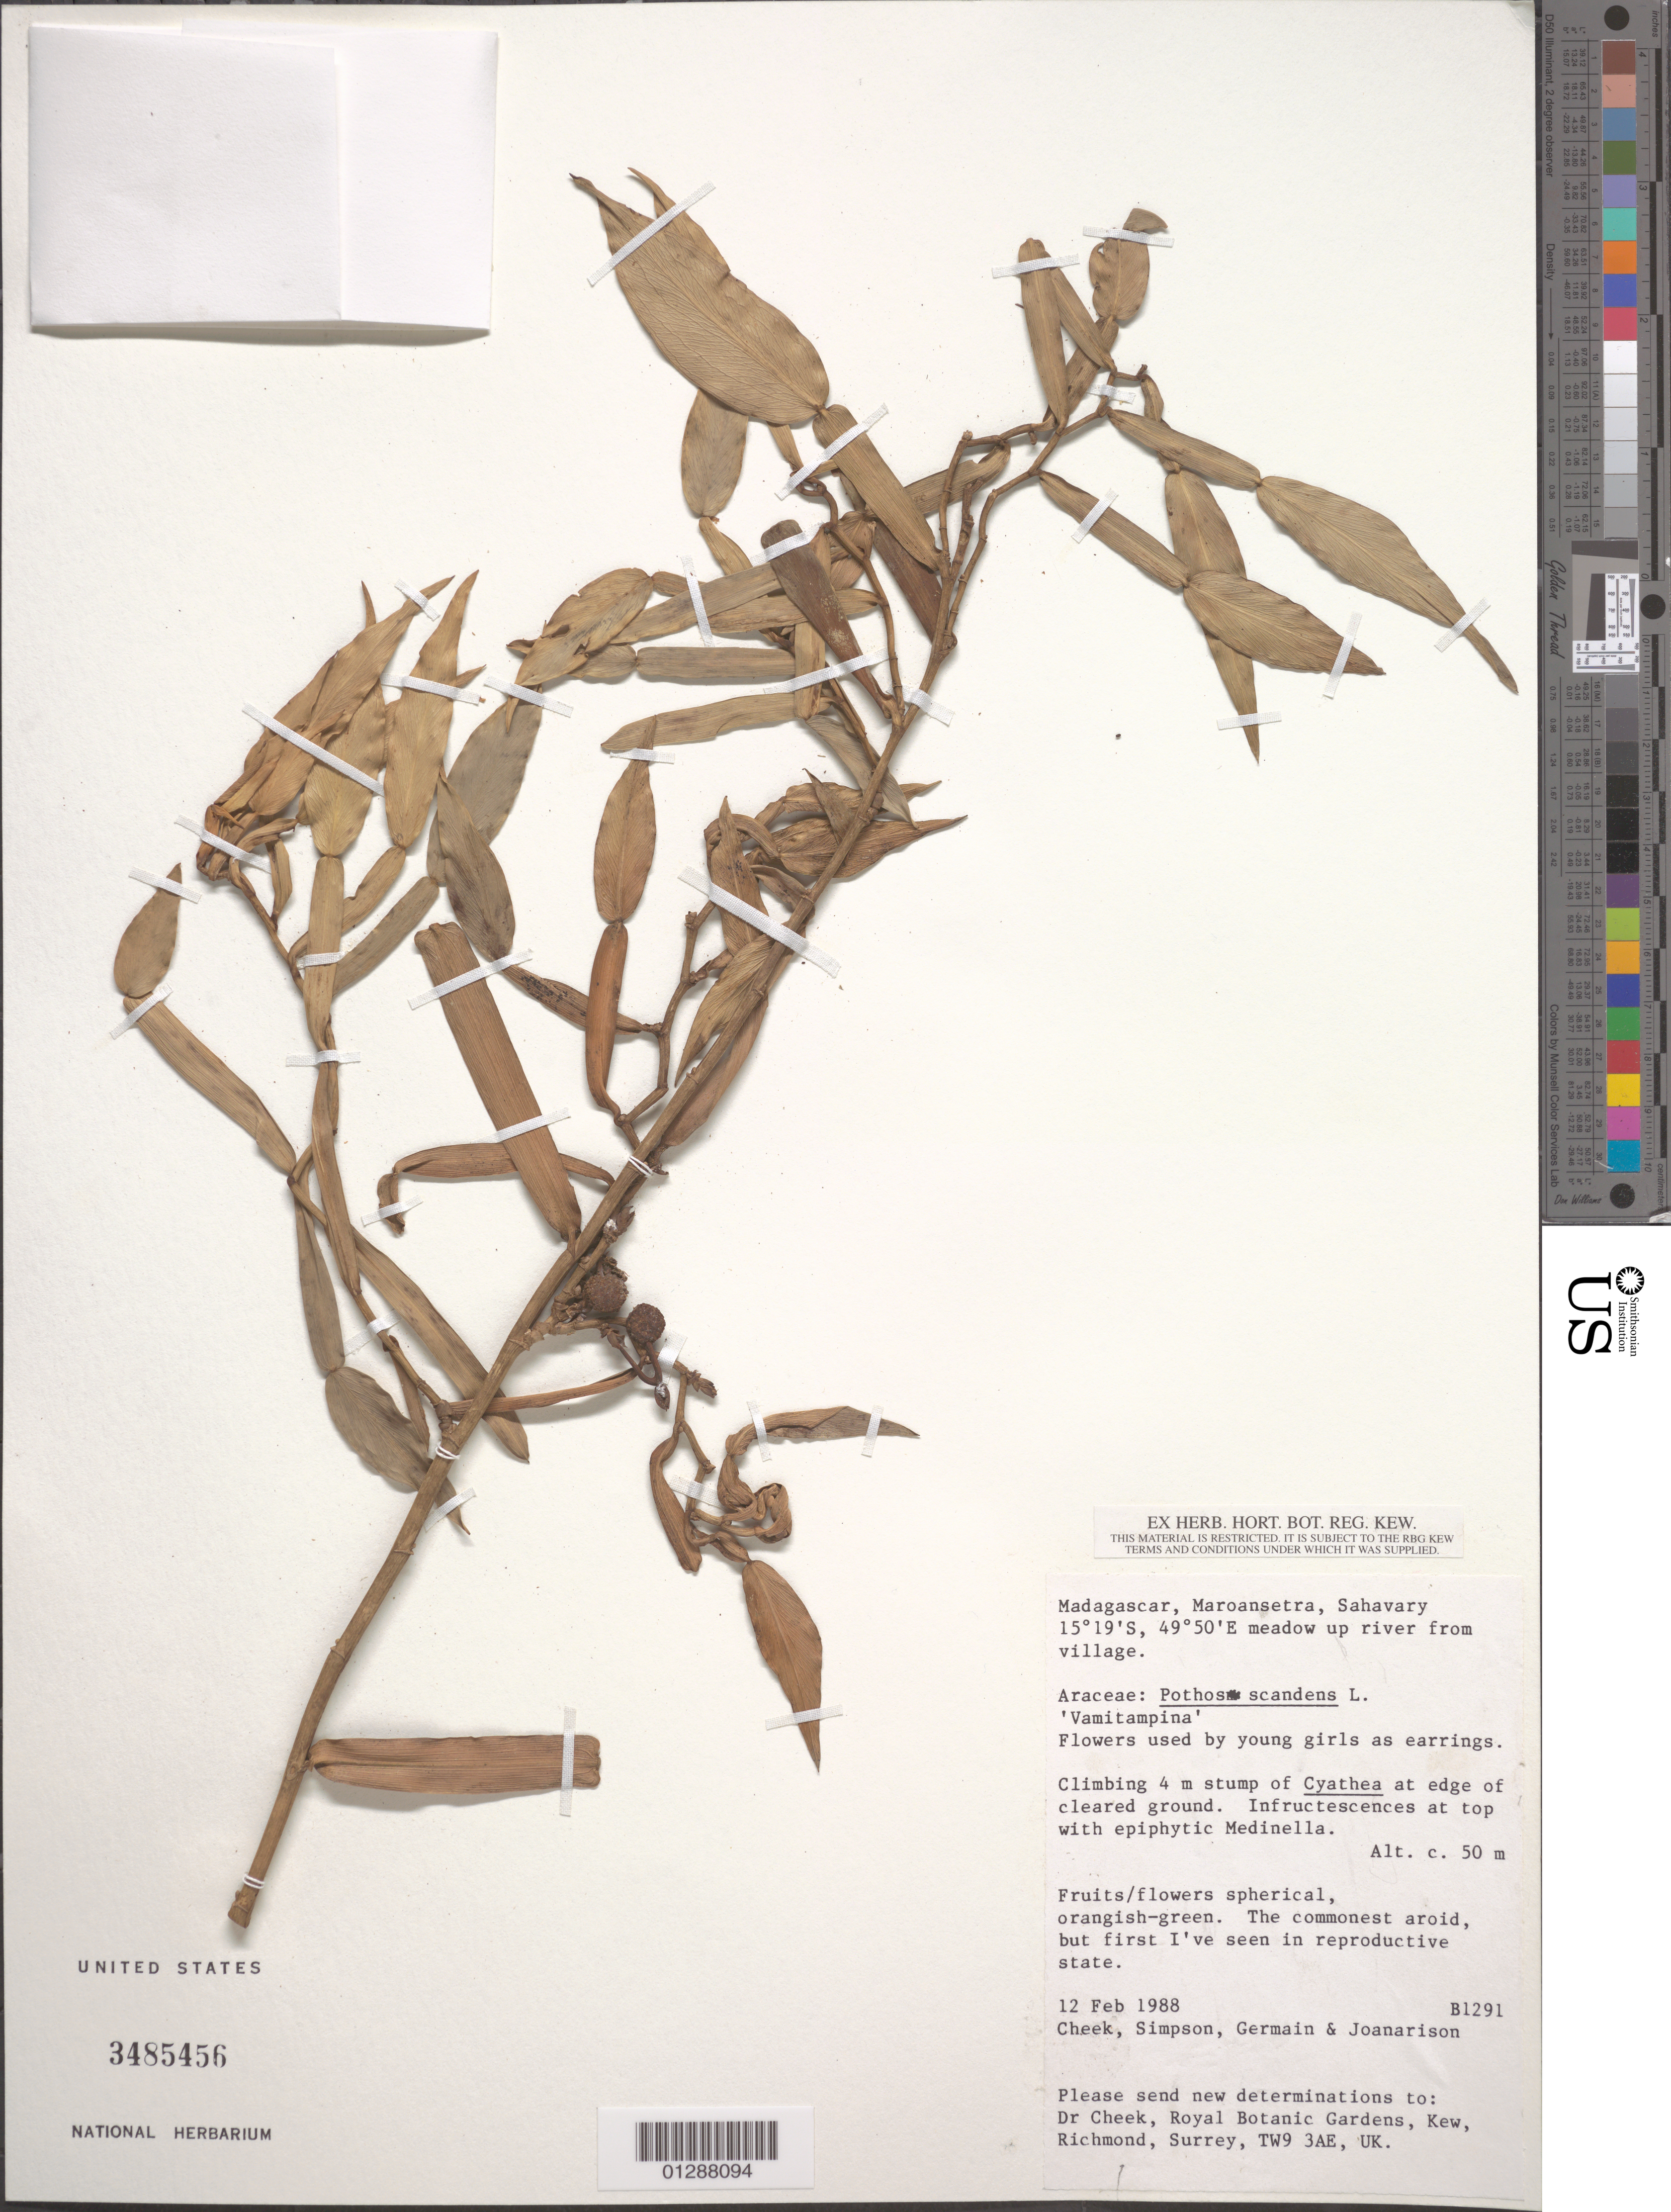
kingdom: Plantae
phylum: Tracheophyta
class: Liliopsida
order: Alismatales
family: Araceae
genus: Pothos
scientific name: Pothos scandens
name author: L.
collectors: -. Cheek, Simpson, --, -. Germain & Joanarison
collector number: B1291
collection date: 1988-02-12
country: Madagascar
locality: Maroansetra, Sahavary, meadow up river from village.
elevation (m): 50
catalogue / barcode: US 3485456